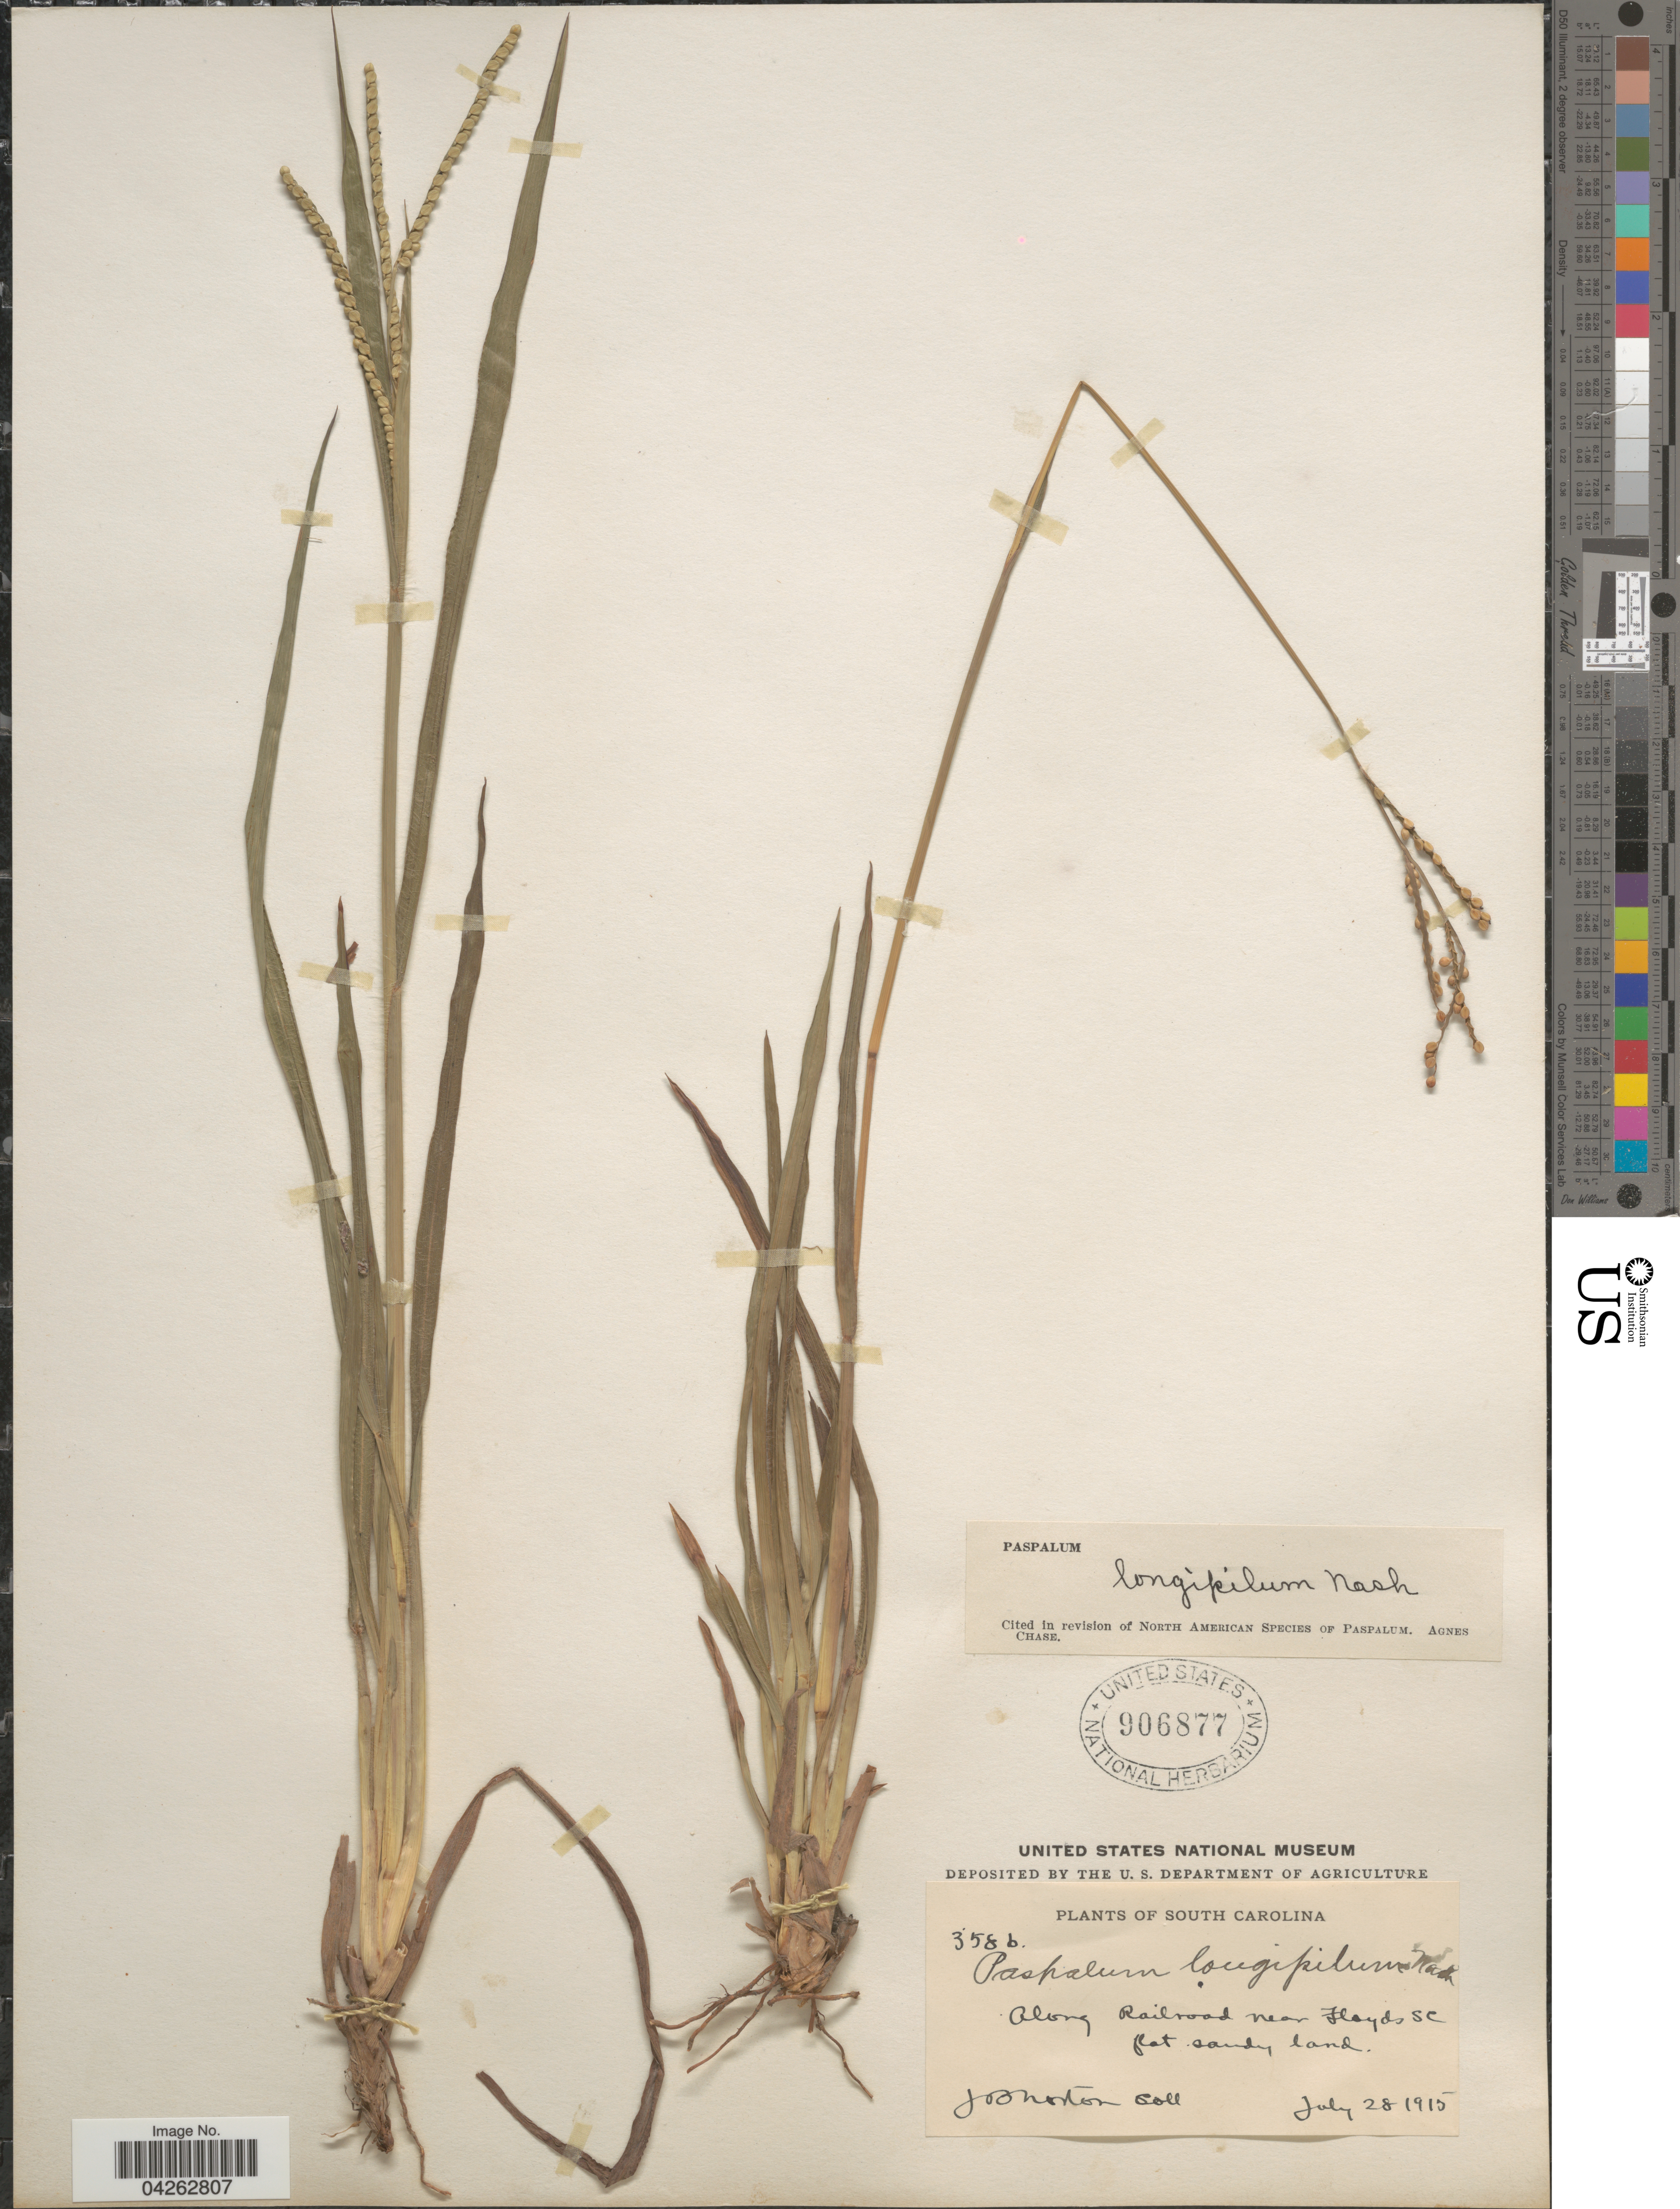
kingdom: Plantae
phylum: Tracheophyta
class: Liliopsida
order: Poales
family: Poaceae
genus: Paspalum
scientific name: Paspalum longipilum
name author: Nash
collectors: J. B. Norton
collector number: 3586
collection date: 1915-07-28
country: United States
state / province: South Carolina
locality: Along Railroad near Floyds.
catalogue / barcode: US 906877